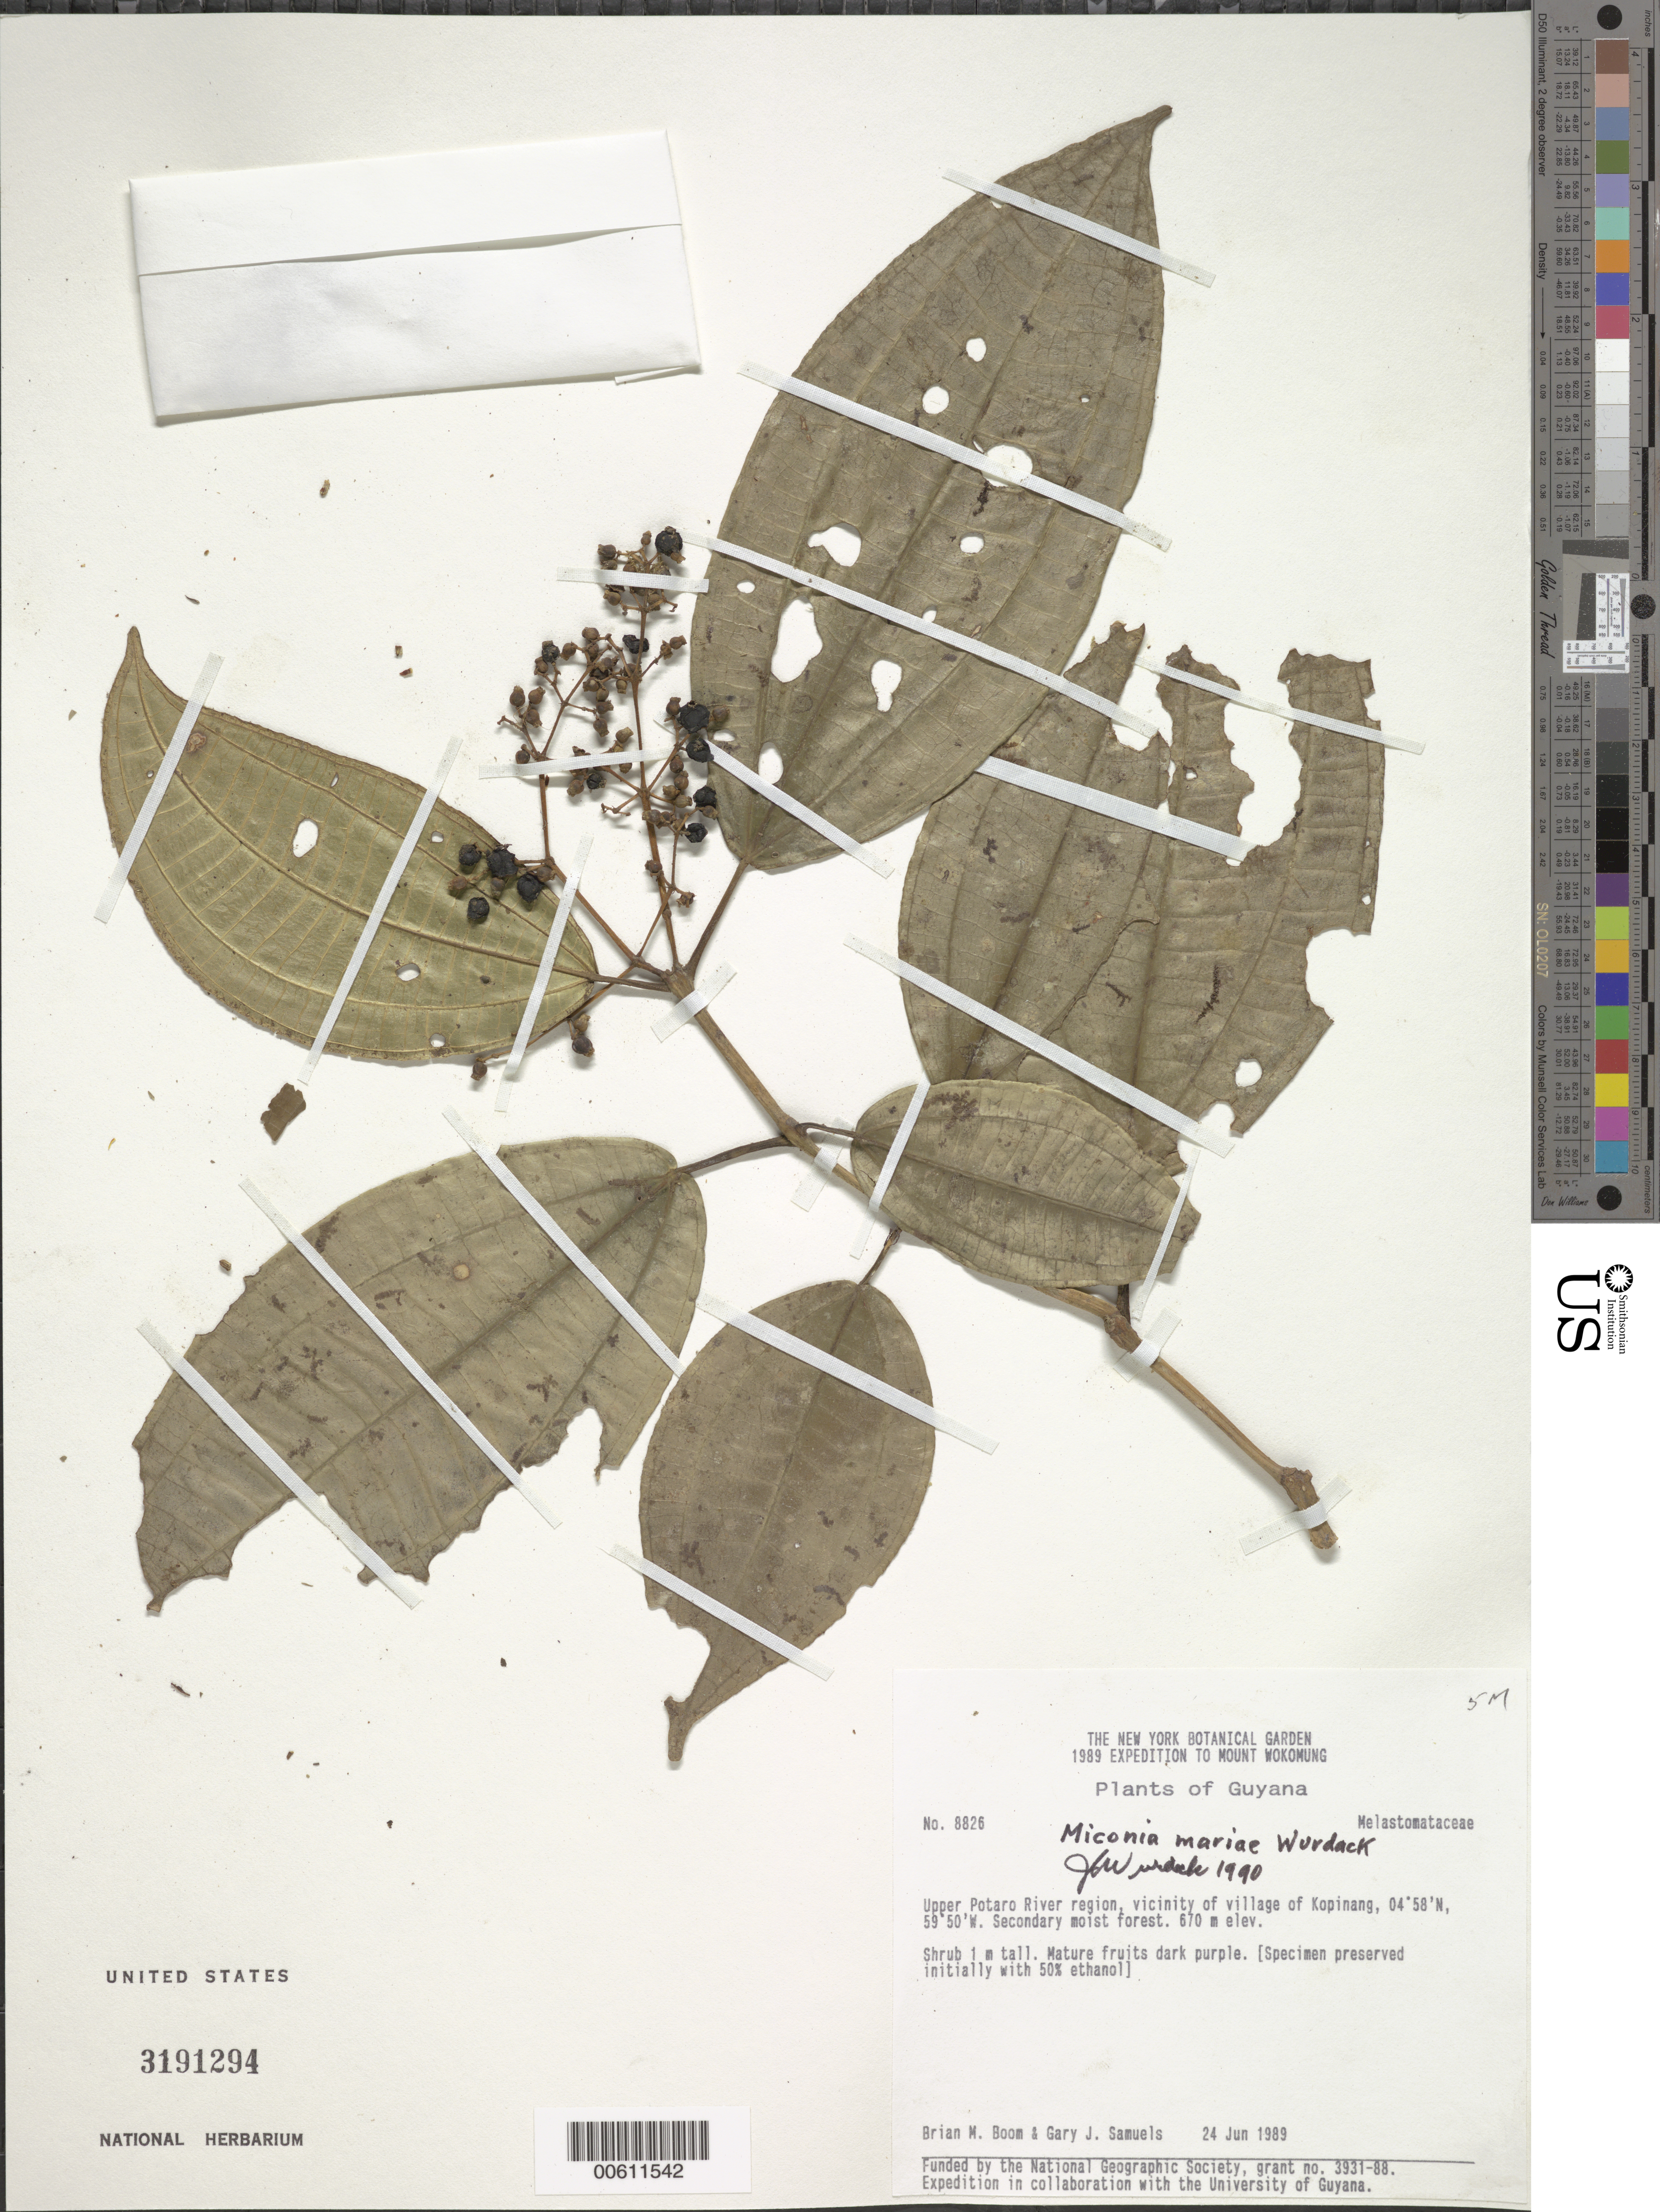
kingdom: Plantae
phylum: Tracheophyta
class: Magnoliopsida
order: Myrtales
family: Melastomataceae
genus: Miconia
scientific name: Miconia mariae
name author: Wurdack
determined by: Wurdack, John J., (US), US (UNITED STATES)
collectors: B. M. Boom & G. Samuels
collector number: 8826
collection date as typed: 24-Jun-89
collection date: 1989-06-24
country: Guyana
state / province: Potaro-Siparuni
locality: Upper Potaro R., Kopinang village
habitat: Secondary moist forest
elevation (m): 670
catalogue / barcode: US 3191294